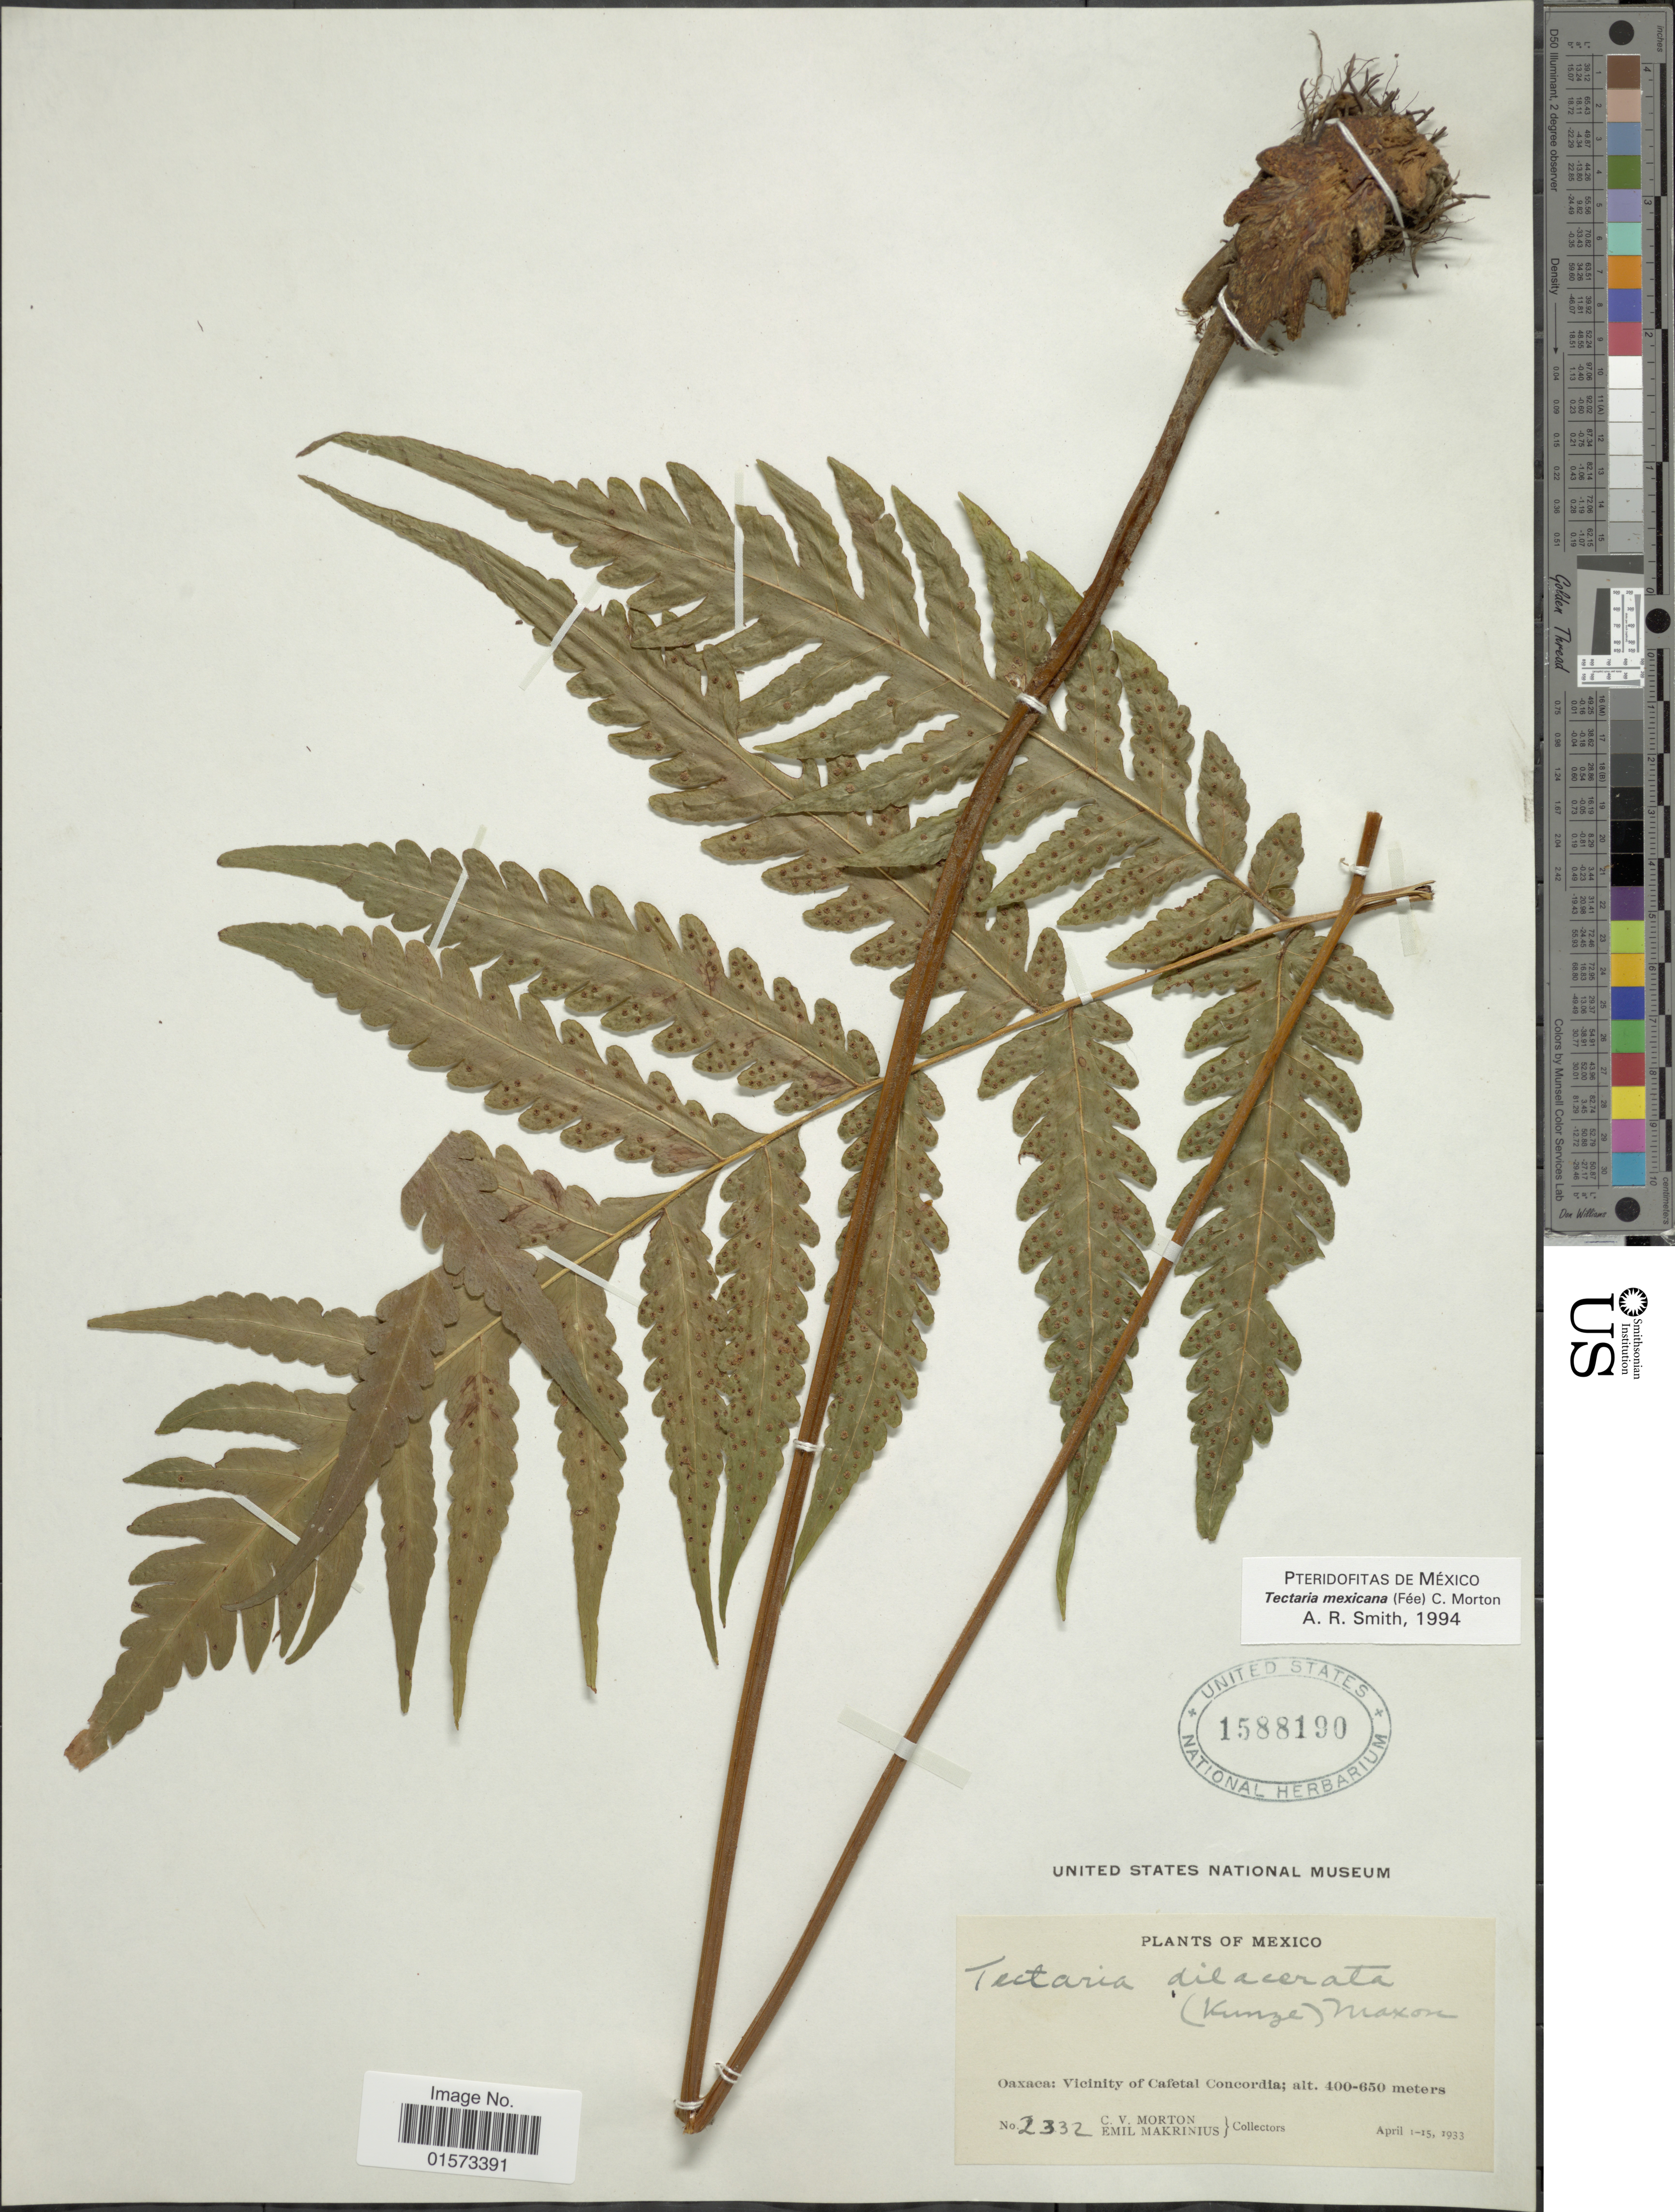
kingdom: Plantae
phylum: Tracheophyta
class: Polypodiopsida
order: Polypodiales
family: Tectariaceae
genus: Tectaria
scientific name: Tectaria mexicana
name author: (Fée) C.V. Morton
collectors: C. V. Morton & E. Makrinius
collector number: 2332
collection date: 1933-04-01/1933-04-15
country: Mexico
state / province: Oaxaca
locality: Vicinity of Cafetal Concordia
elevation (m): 400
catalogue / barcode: US 1588190